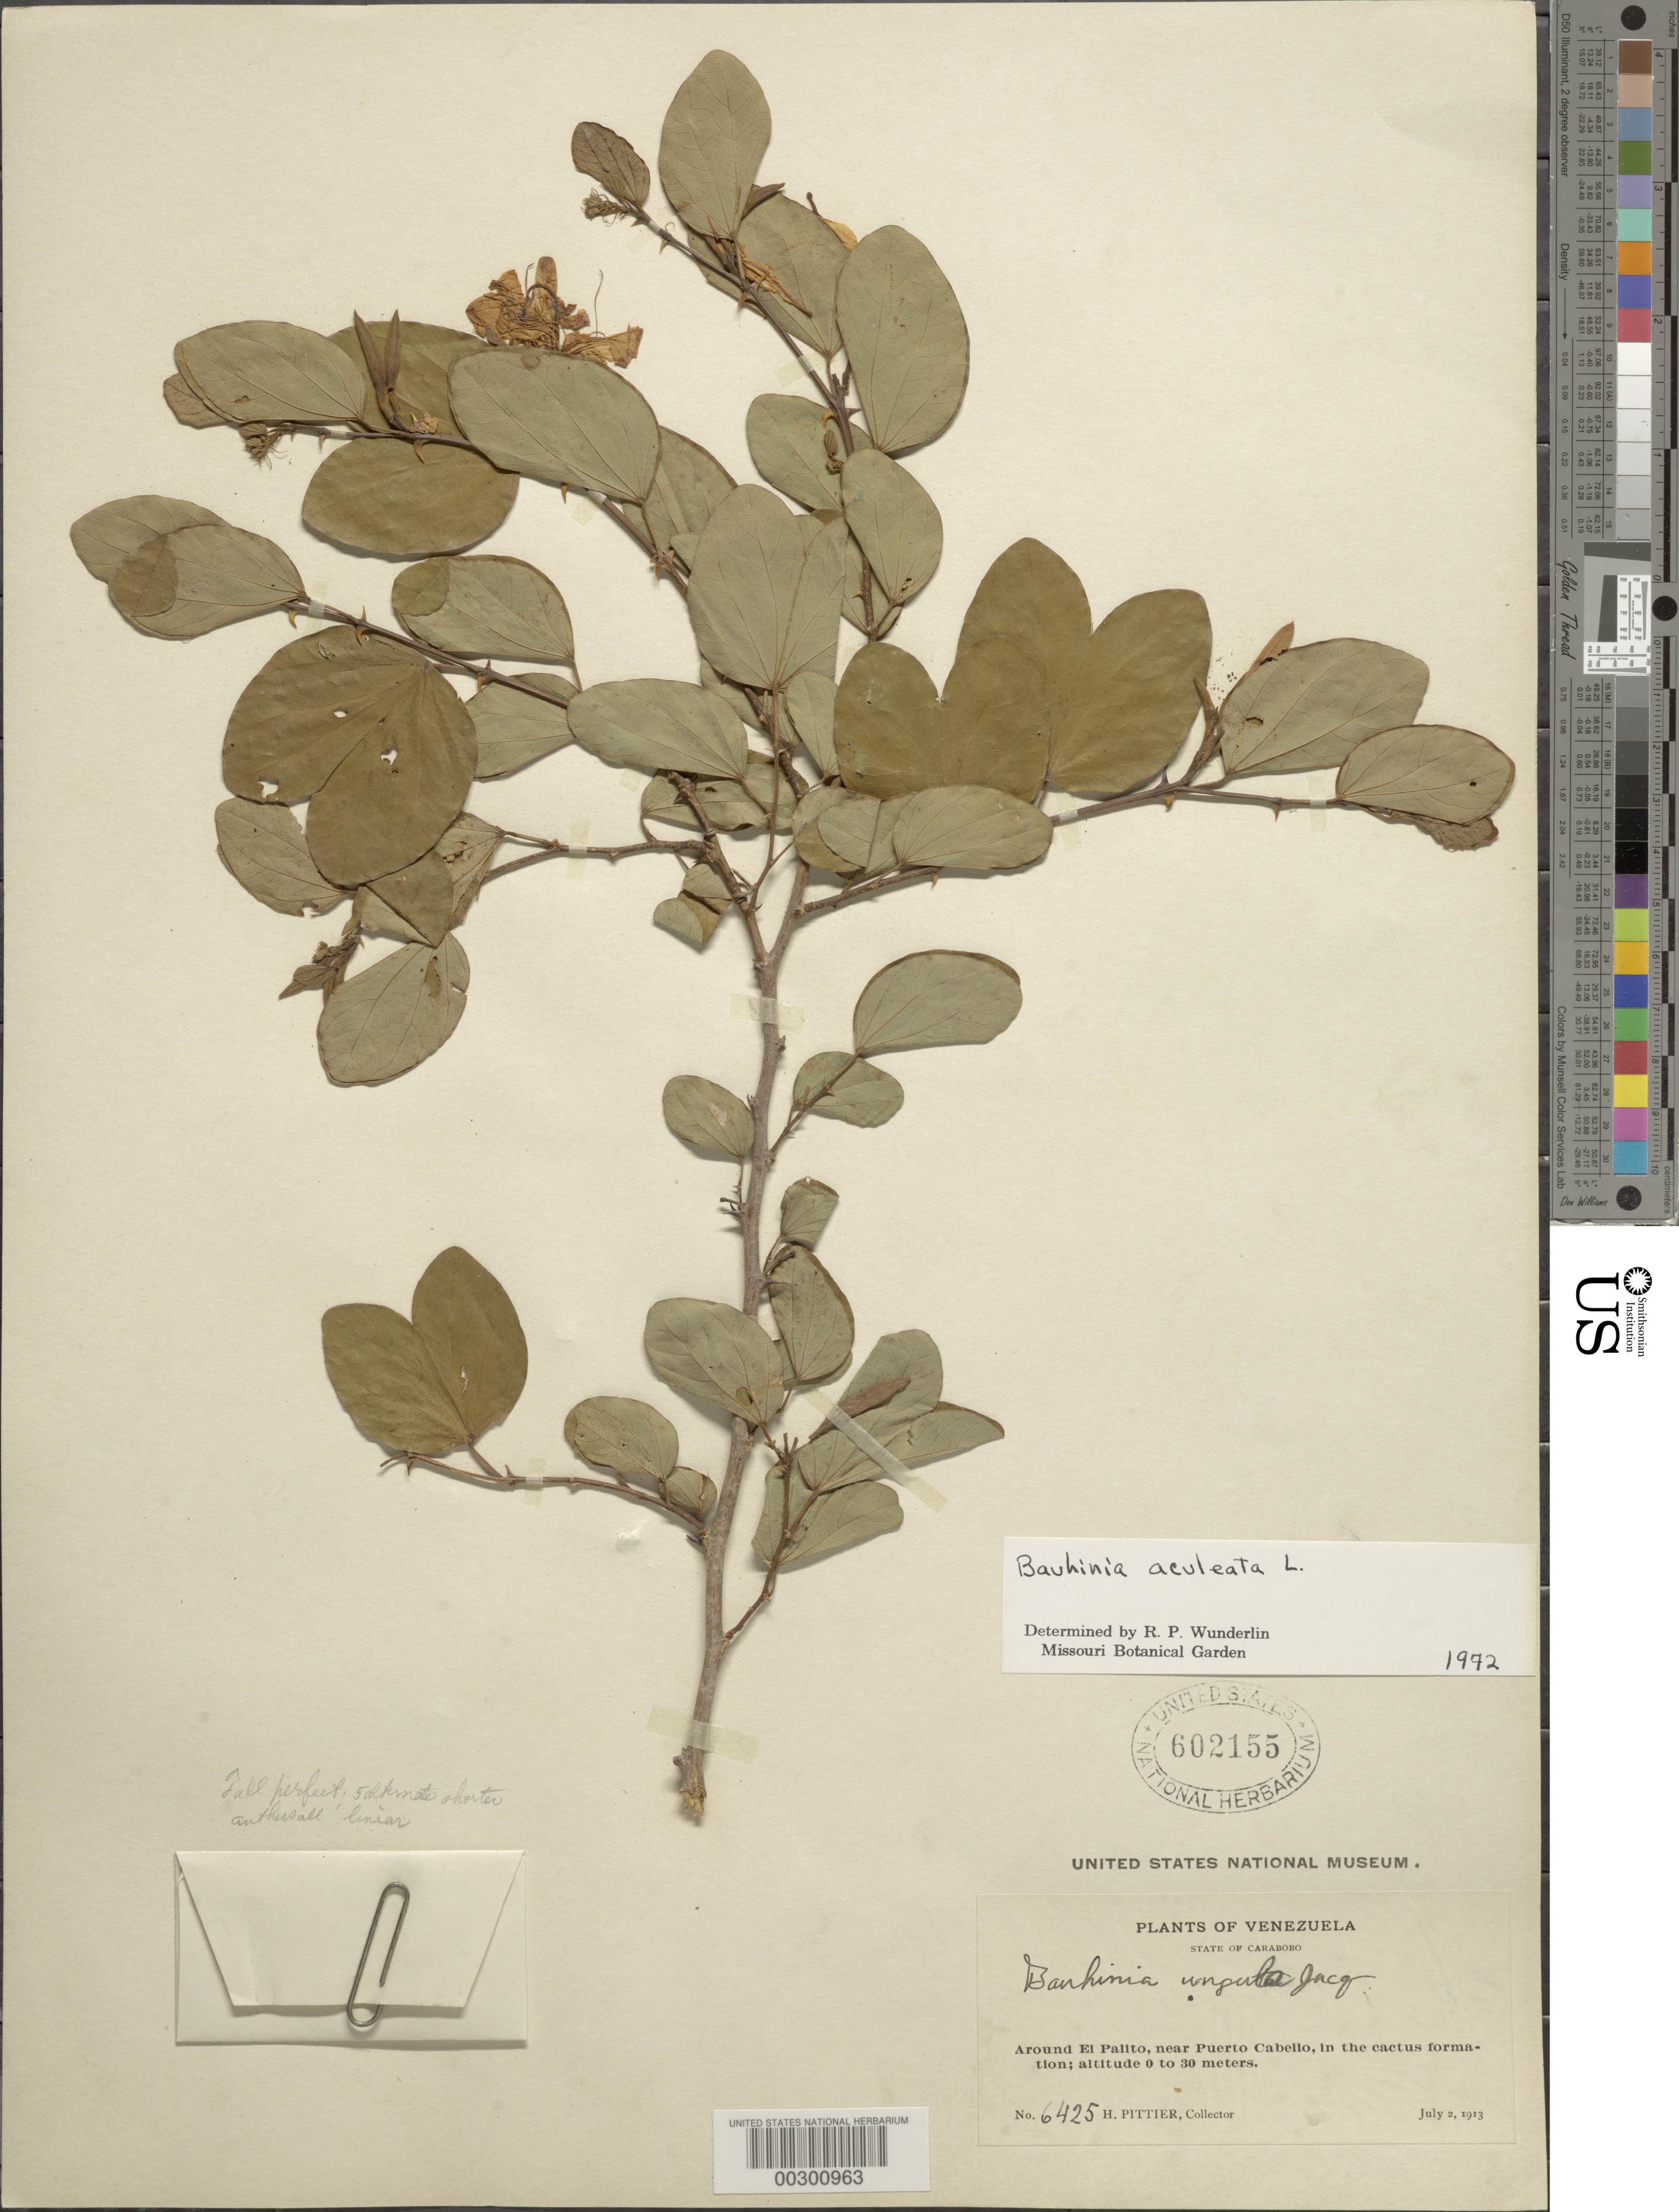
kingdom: Plantae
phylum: Tracheophyta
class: Magnoliopsida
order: Fabales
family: Fabaceae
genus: Bauhinia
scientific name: Bauhinia aculeata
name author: L.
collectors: H. F. Pittier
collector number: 6425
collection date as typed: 02 Jul 1913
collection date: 1913-07-02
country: Venezuela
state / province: Carabobo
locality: Around el palito, near puerto cabello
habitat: In the cactus formation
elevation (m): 0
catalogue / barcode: US 602155